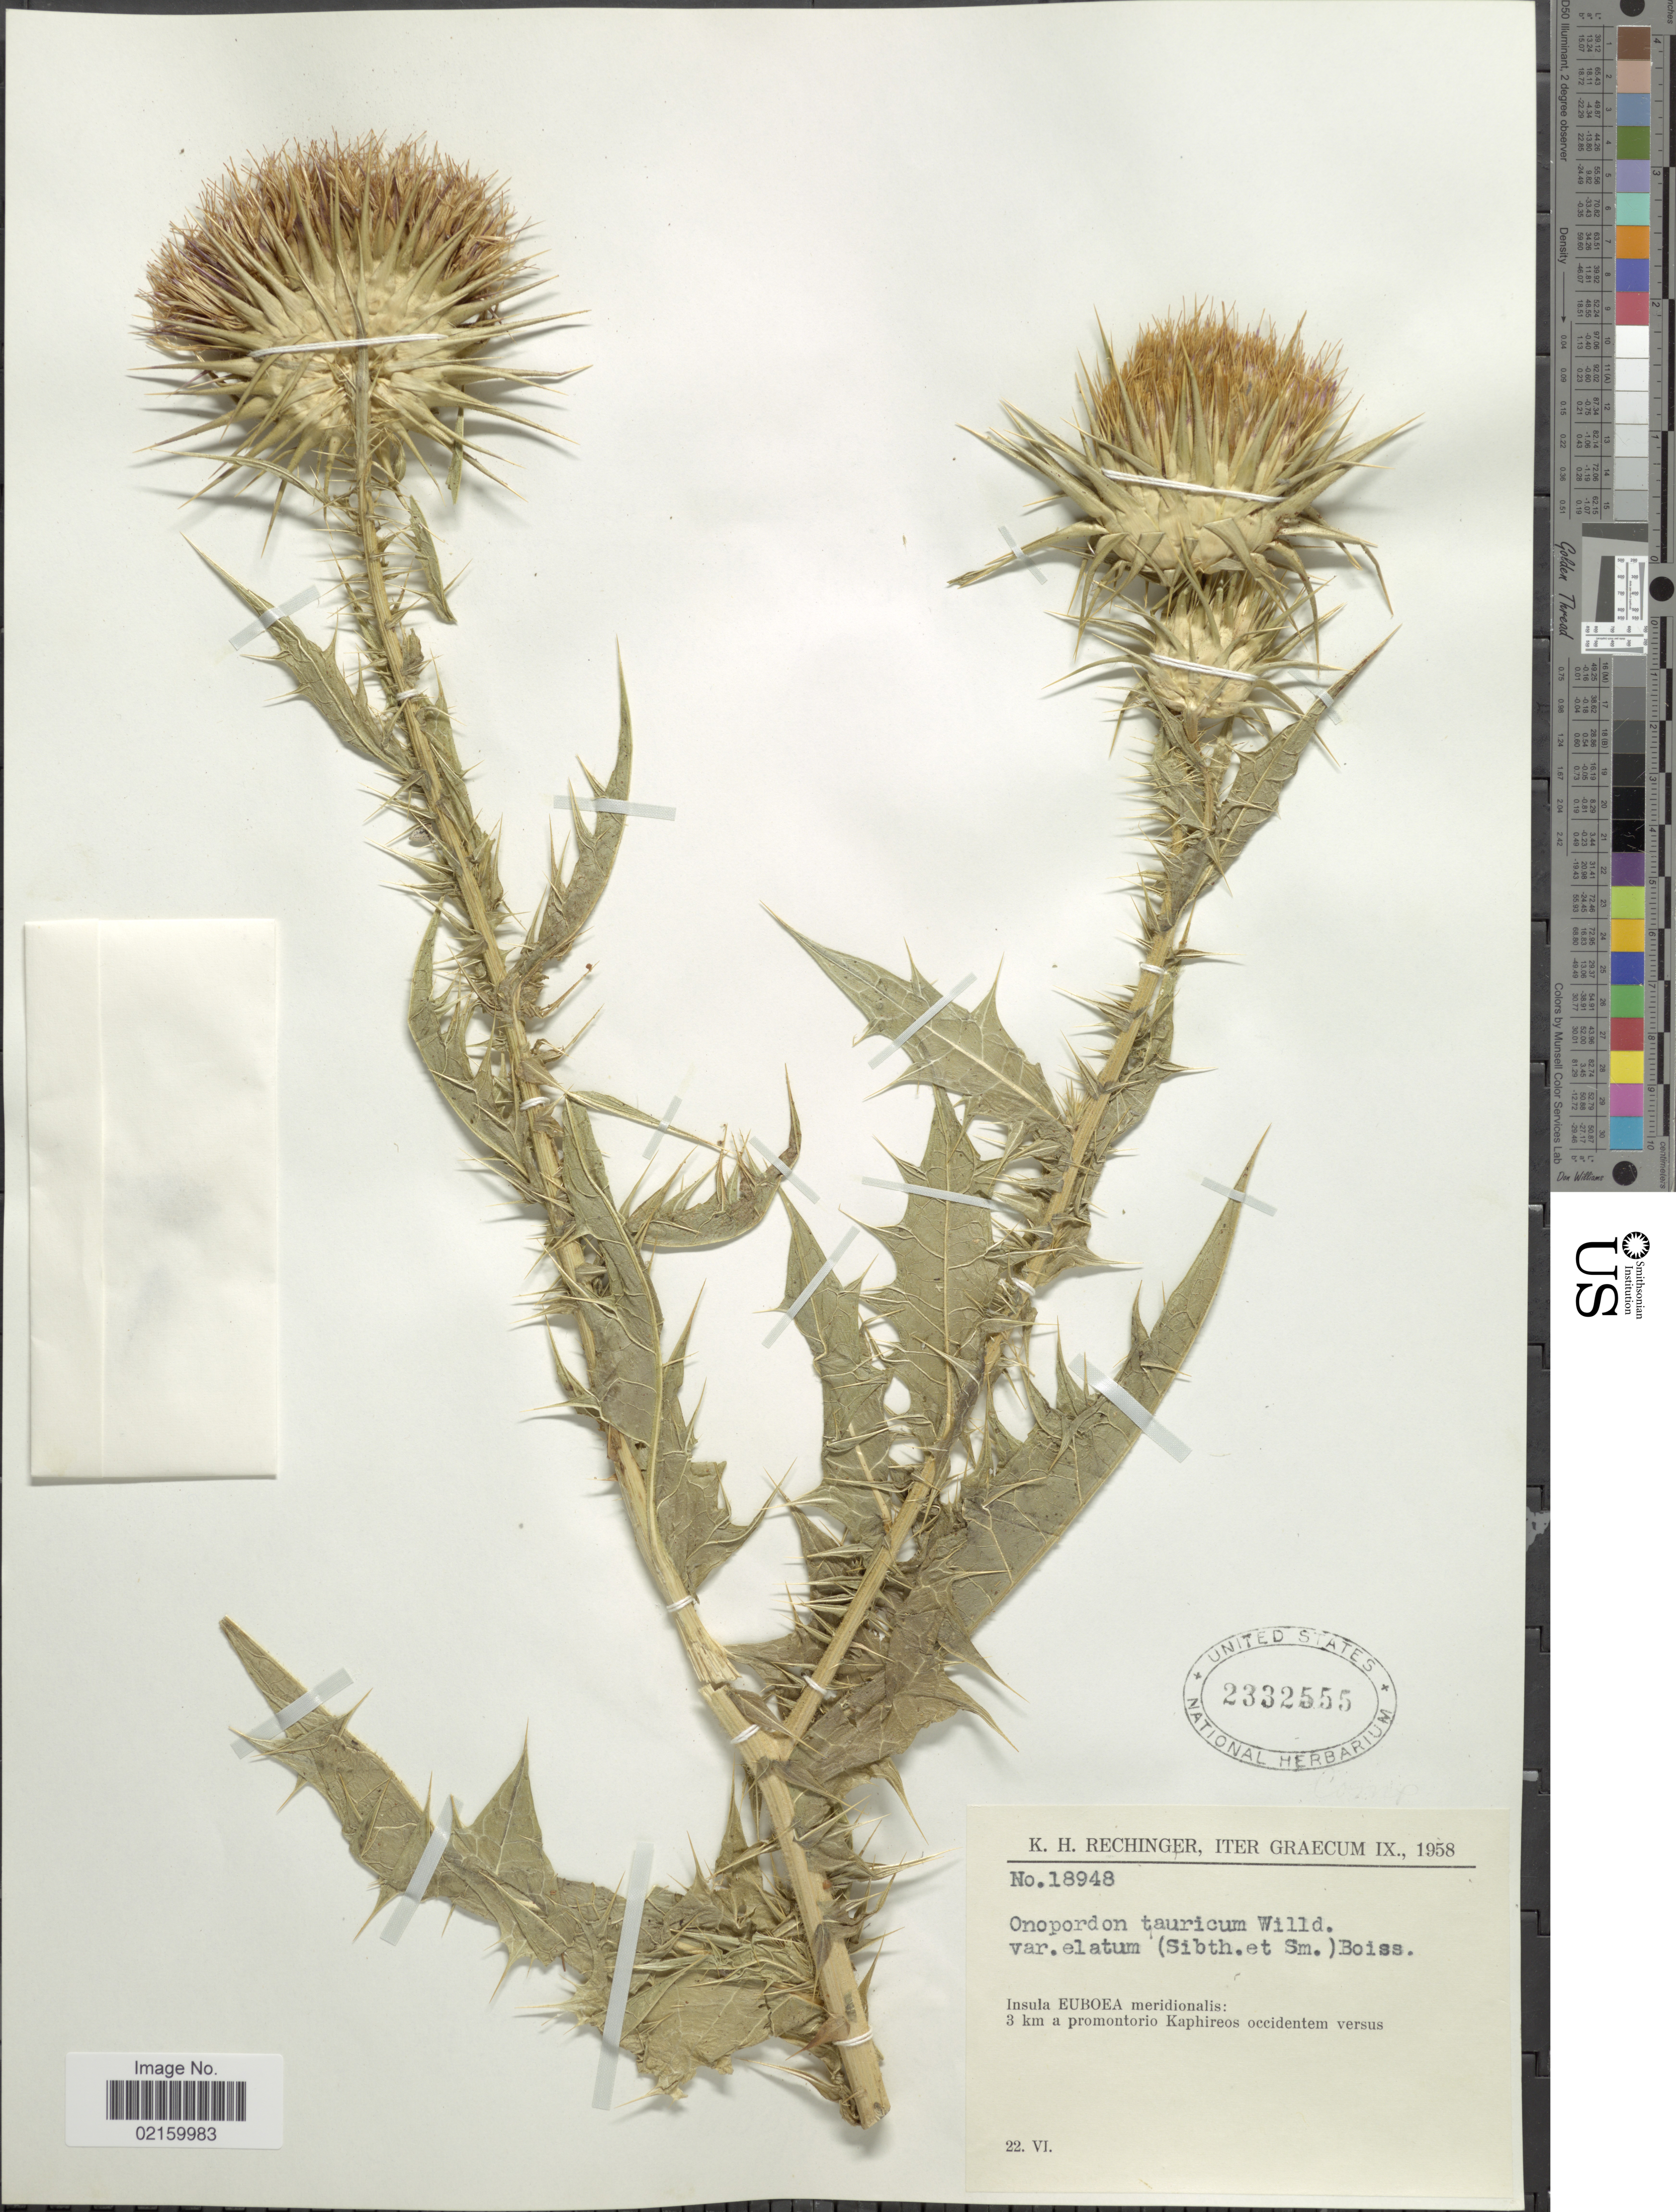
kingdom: Plantae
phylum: Tracheophyta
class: Magnoliopsida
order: Asterales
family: Asteraceae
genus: Onopordum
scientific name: Onopordum tauricum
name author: Willd.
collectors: K. H. Rechinger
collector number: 18948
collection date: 1958-06-22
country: Greece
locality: Graecum, Insula Euboea meridionalis, 3 km a promontorio Kaphireos occidentem versus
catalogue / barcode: US 2332555